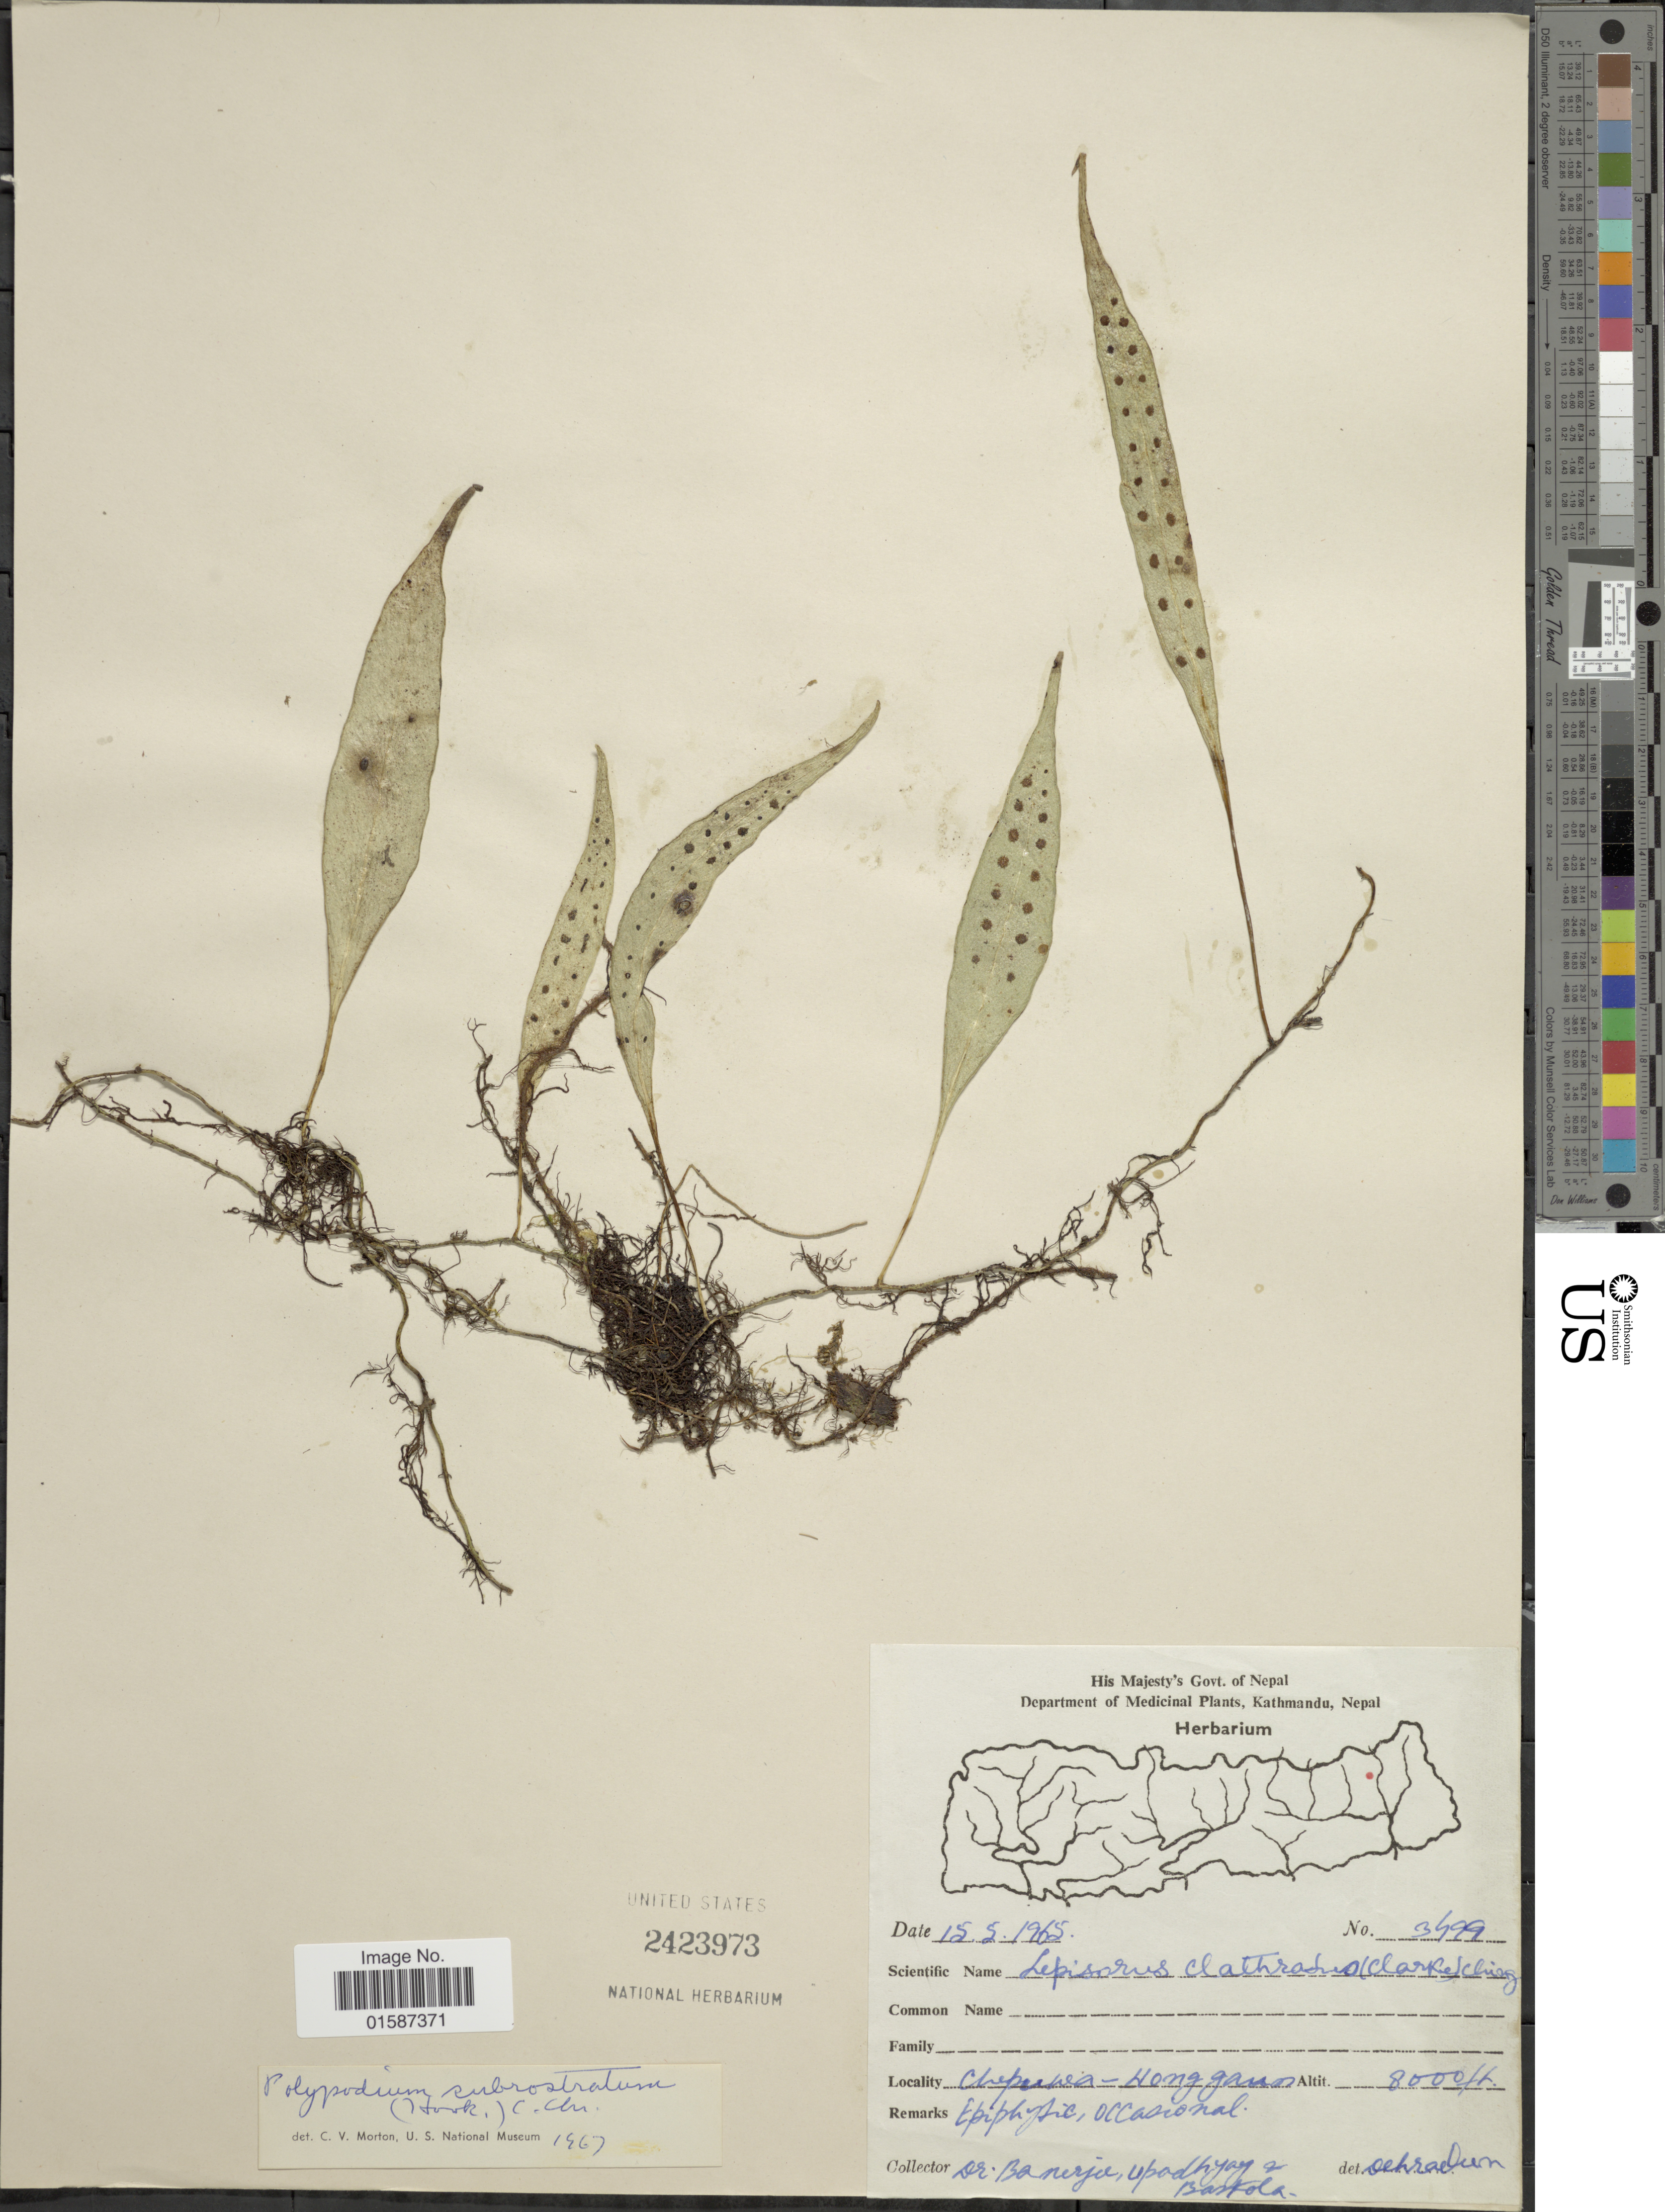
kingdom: Plantae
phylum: Tracheophyta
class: Polypodiopsida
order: Polypodiales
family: Polypodiaceae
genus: Lemmaphyllum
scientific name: Lemmaphyllum subrostratum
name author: (C. Chr.) Ching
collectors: -. Banerjee, Upadhyay, -- & Baskola, --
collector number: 3499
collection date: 1965-05-15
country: Nepal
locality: Chepuwa-Hongganos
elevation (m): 2438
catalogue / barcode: US 2423973